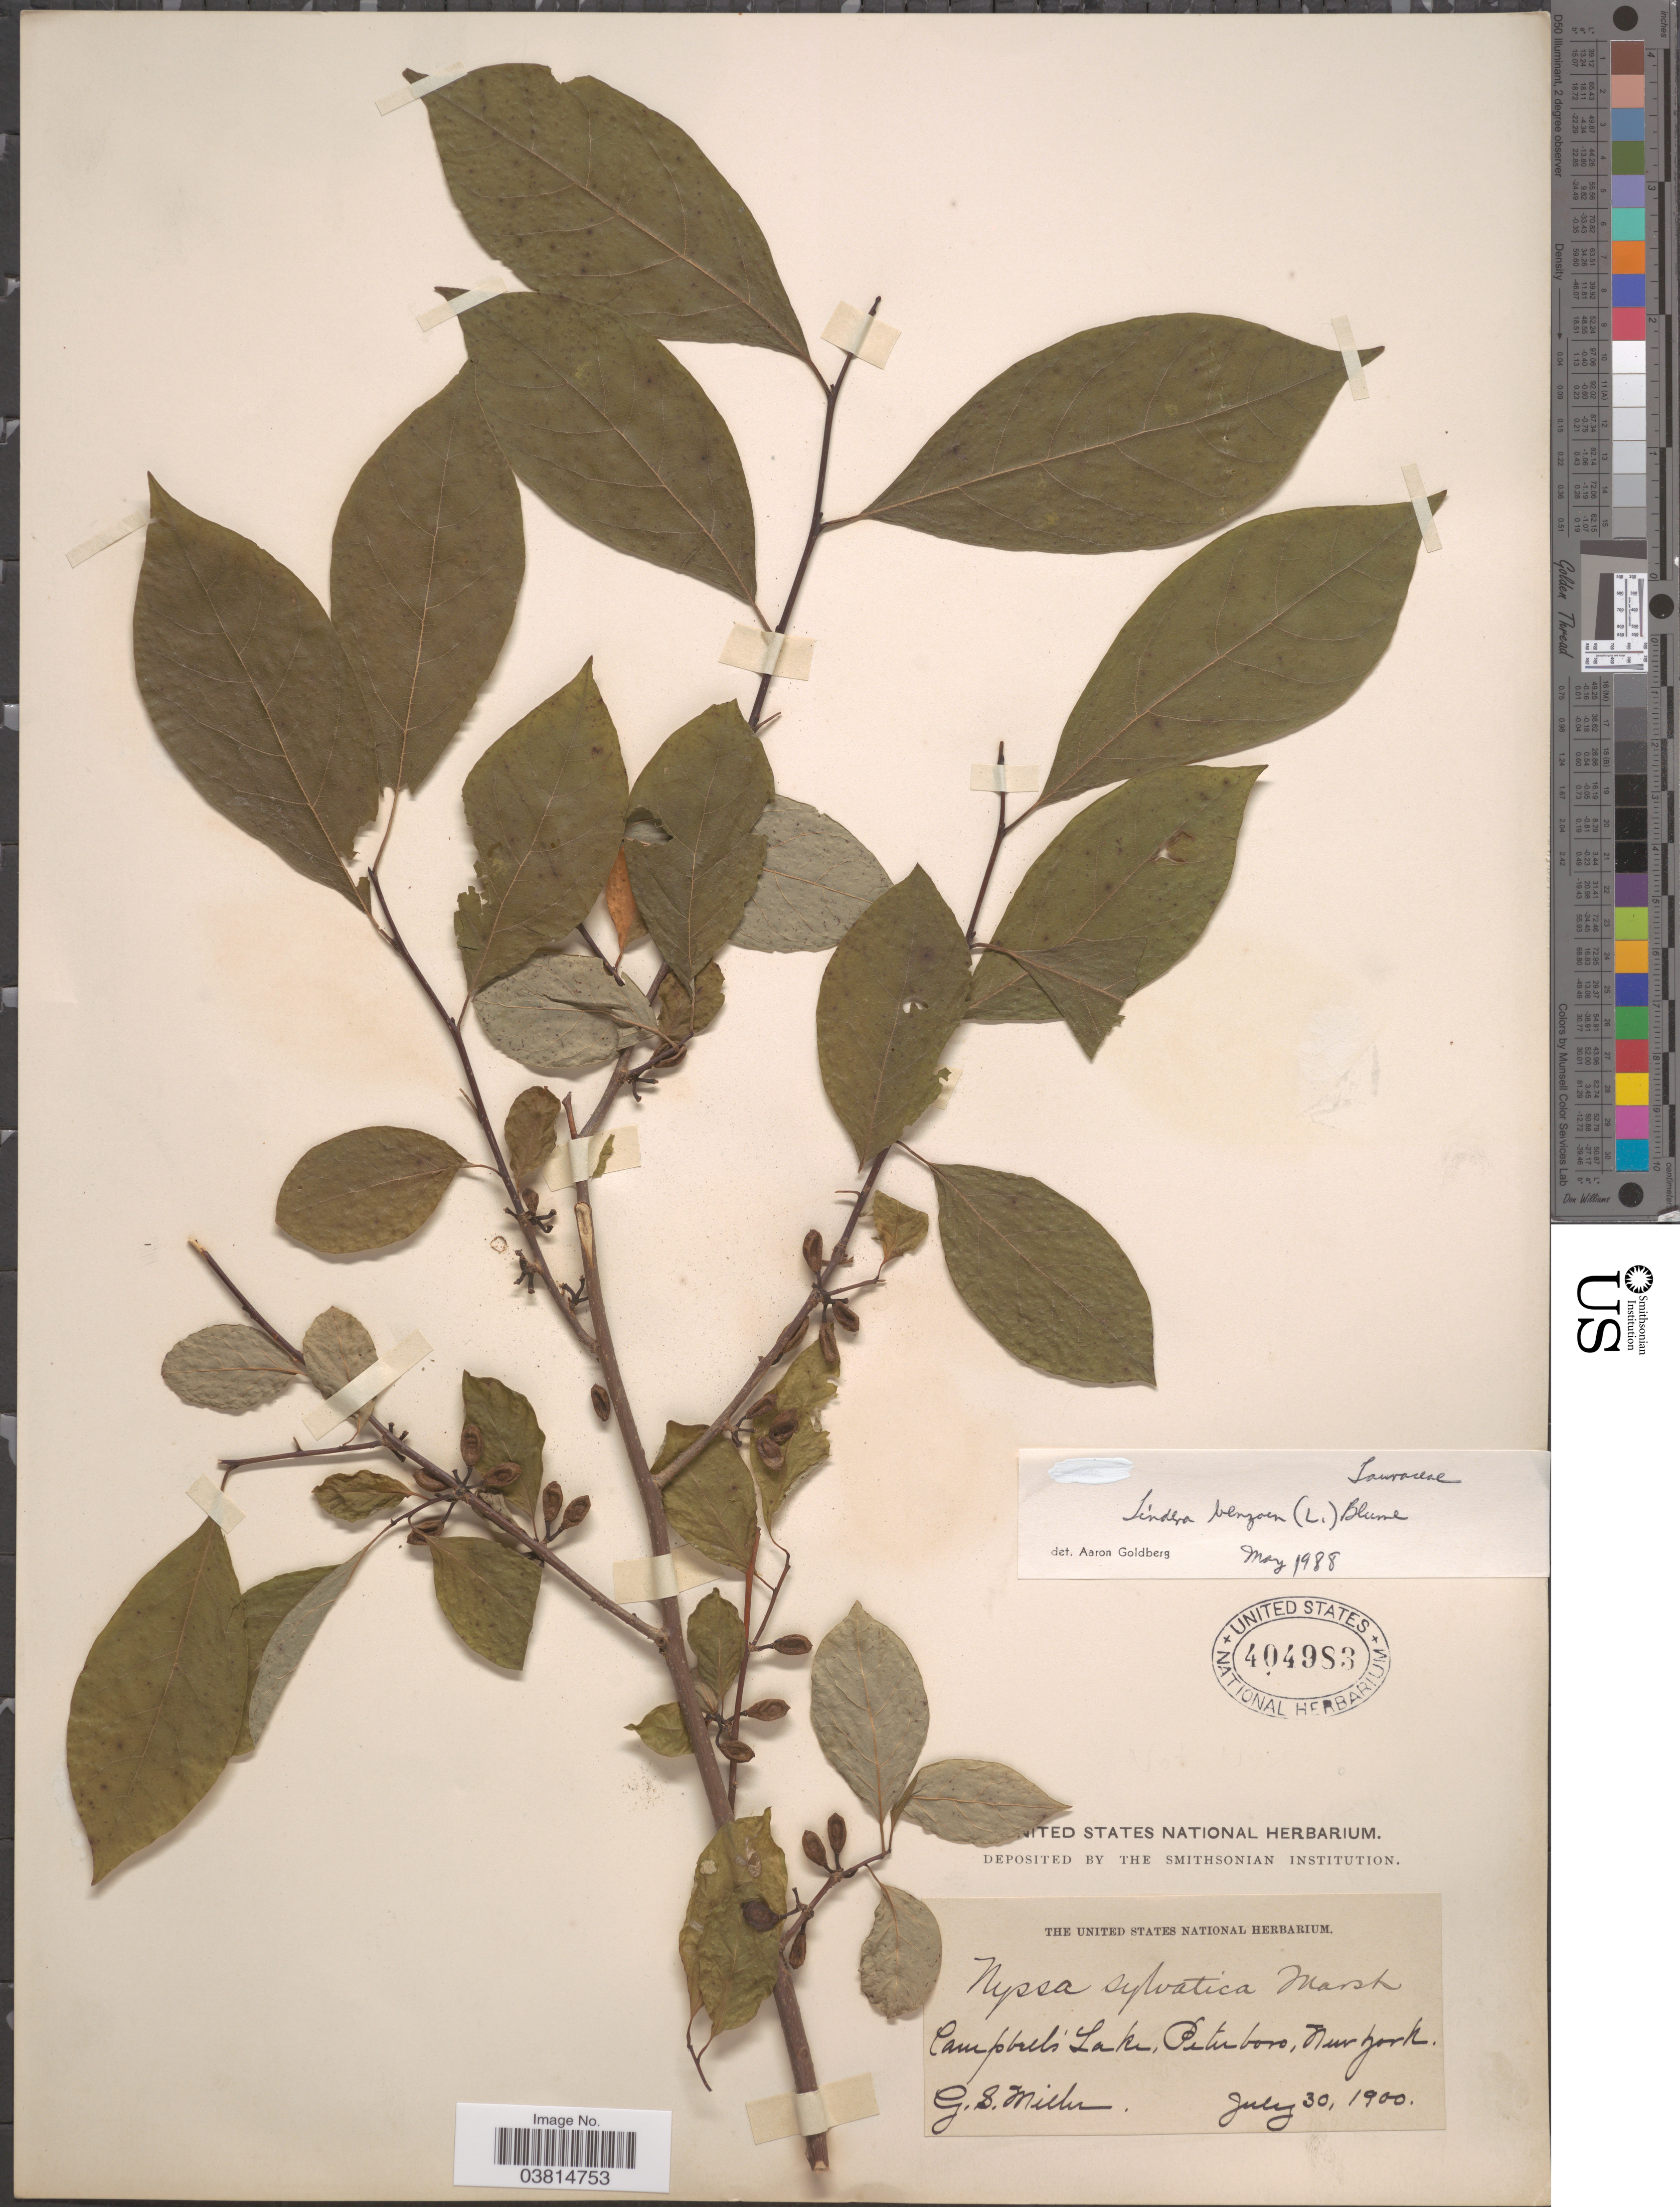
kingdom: Plantae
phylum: Tracheophyta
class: Magnoliopsida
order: Laurales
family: Lauraceae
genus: Lindera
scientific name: Lindera benzoin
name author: (L.) Blume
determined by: Goldberg, Aaron, (US), NMNH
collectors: G. S. Miller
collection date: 1900-07-30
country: United States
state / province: New York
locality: Campbell's Lake, Peterboro.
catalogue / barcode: US 404983